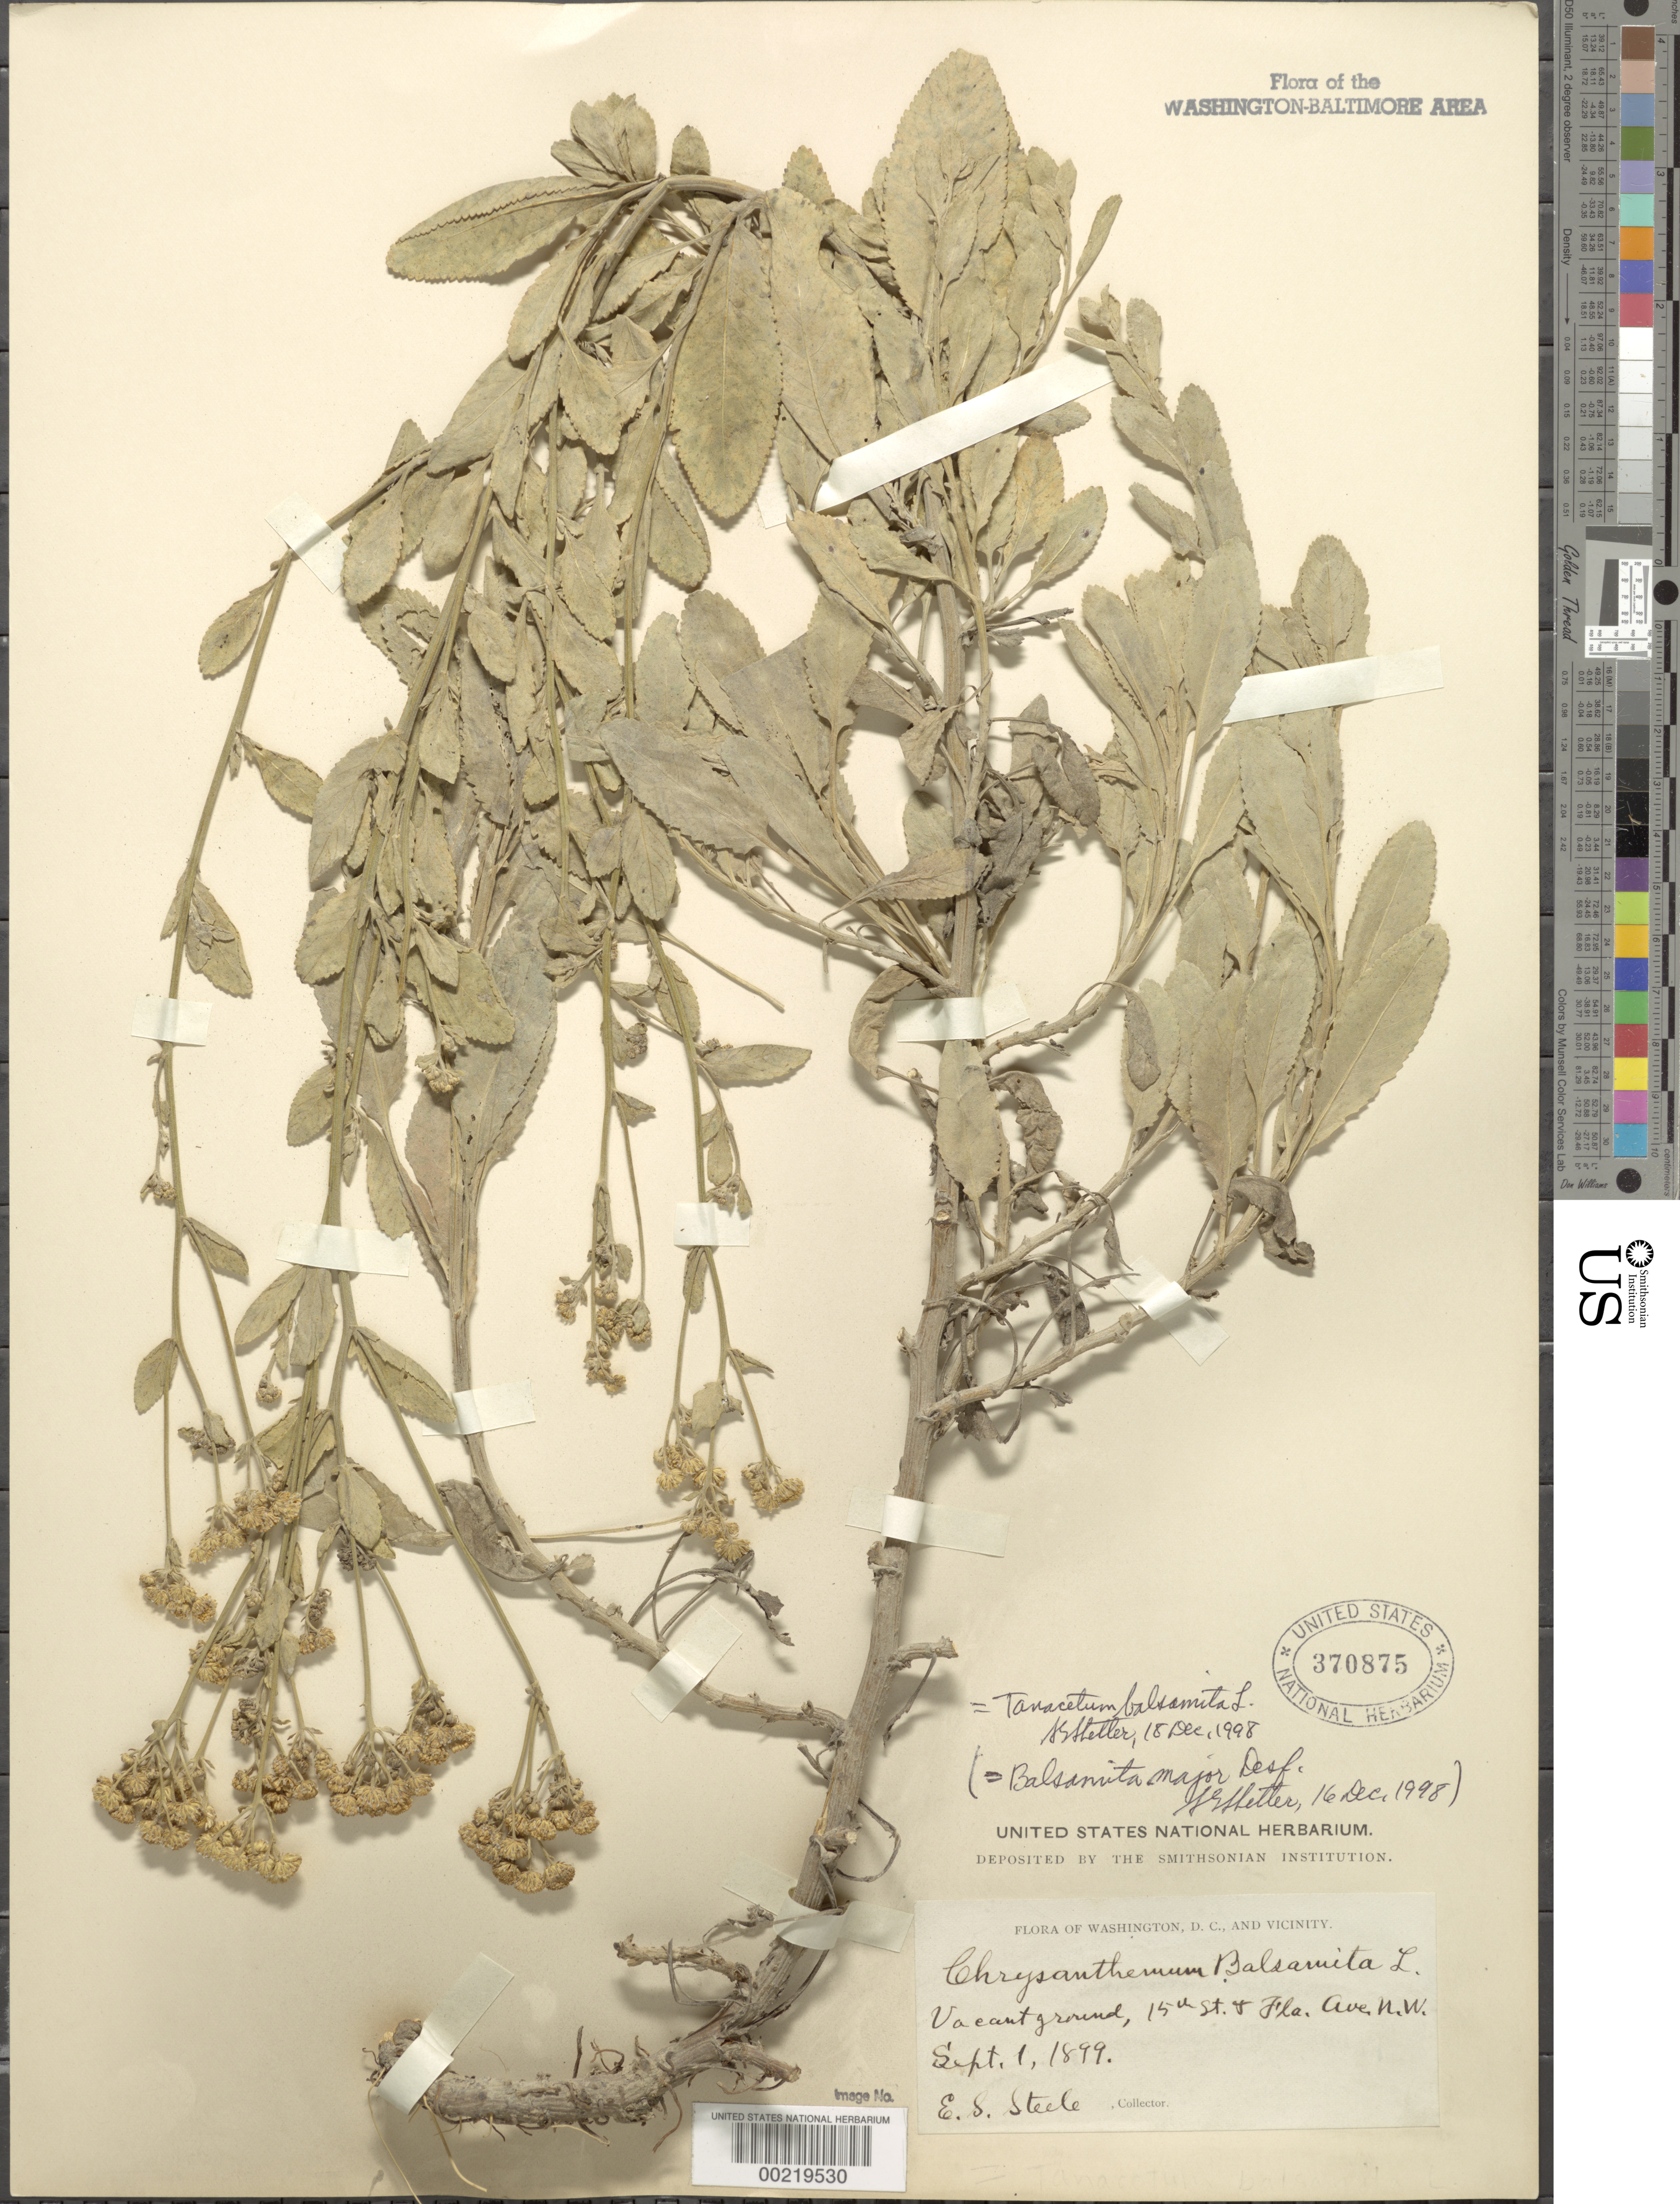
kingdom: Plantae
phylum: Tracheophyta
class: Magnoliopsida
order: Asterales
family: Asteraceae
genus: Tanacetum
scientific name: Tanacetum balsamita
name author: L.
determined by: Shetler, Stanwyn G., (US), NMNH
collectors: E. Steele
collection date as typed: -1 Sep 1899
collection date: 1899-09-01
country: United States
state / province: District of Columbia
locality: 15th and Florida Ave. NW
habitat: Vacant ground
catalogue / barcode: US 370875